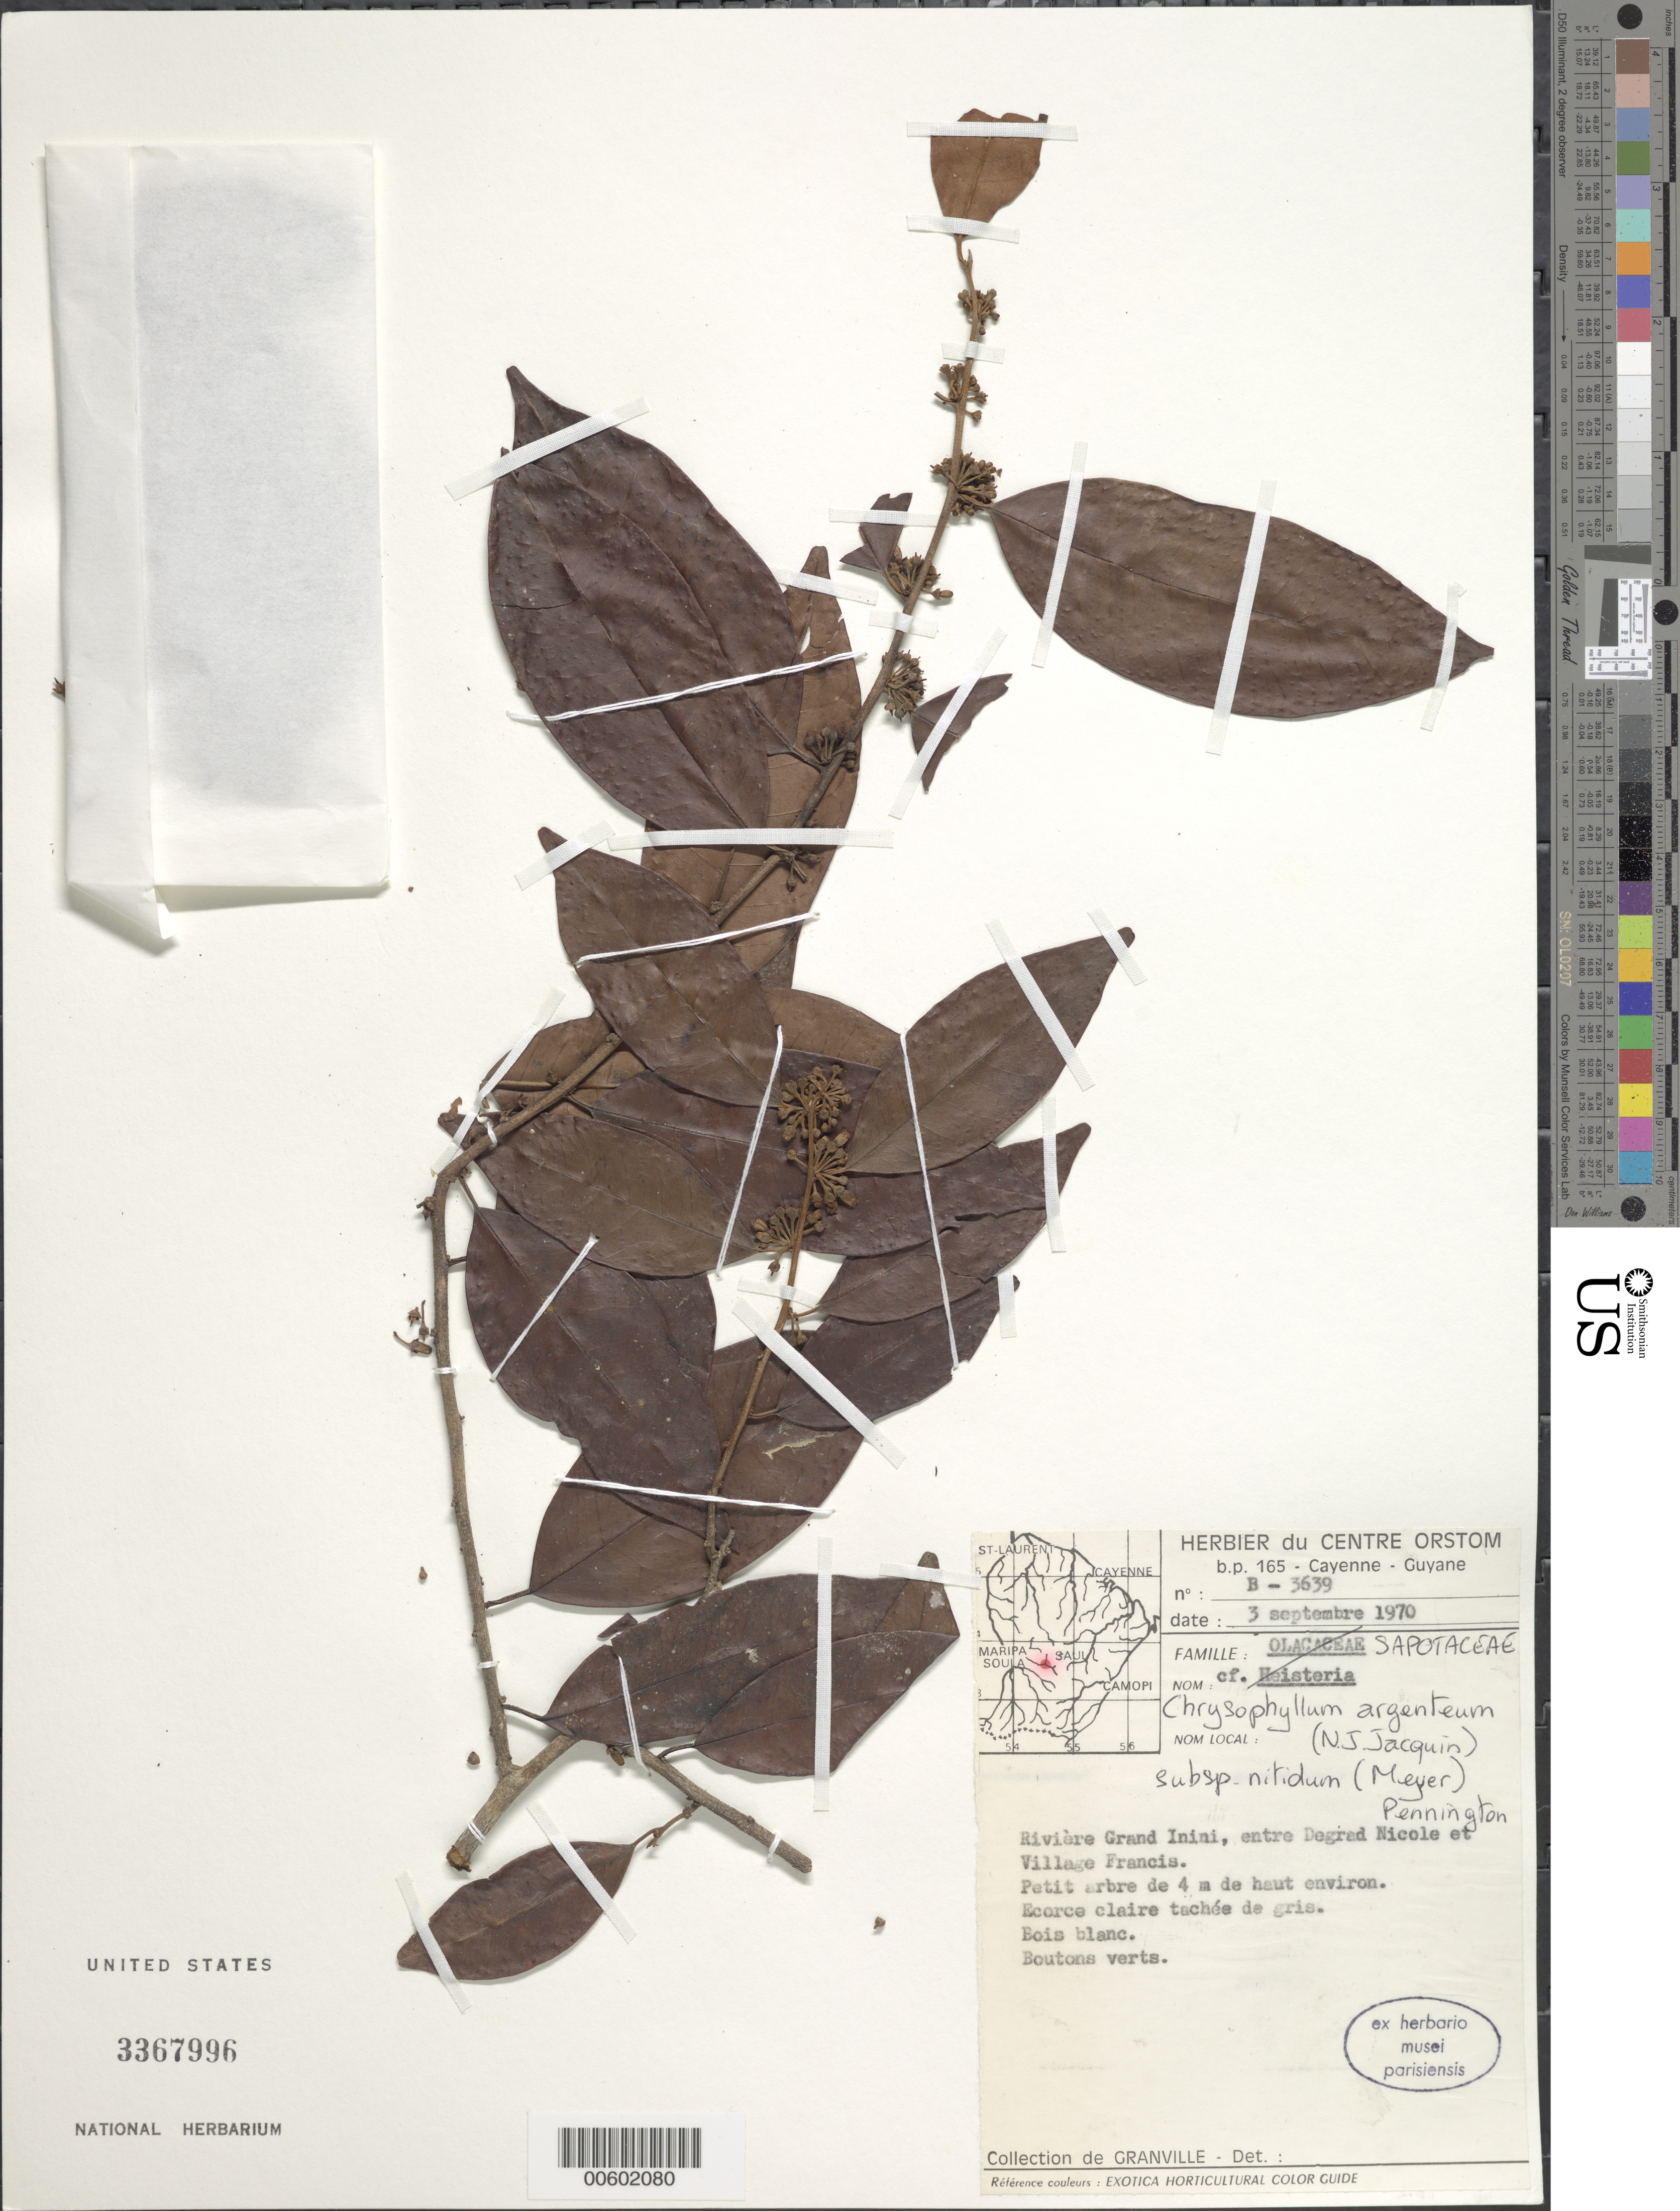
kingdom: Plantae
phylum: Tracheophyta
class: Magnoliopsida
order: Ericales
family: Sapotaceae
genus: Chrysophyllum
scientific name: Chrysophyllum argenteum subsp. nitidum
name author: Jacq.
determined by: Pennington, T. D., (K)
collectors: J.-J. de Granville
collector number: B 3639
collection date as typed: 3-Sep-70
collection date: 1970-09-03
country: French Guiana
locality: Rivière Grand Inini, entre Dégrad Nicole et Village Francis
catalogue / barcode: US 3367996